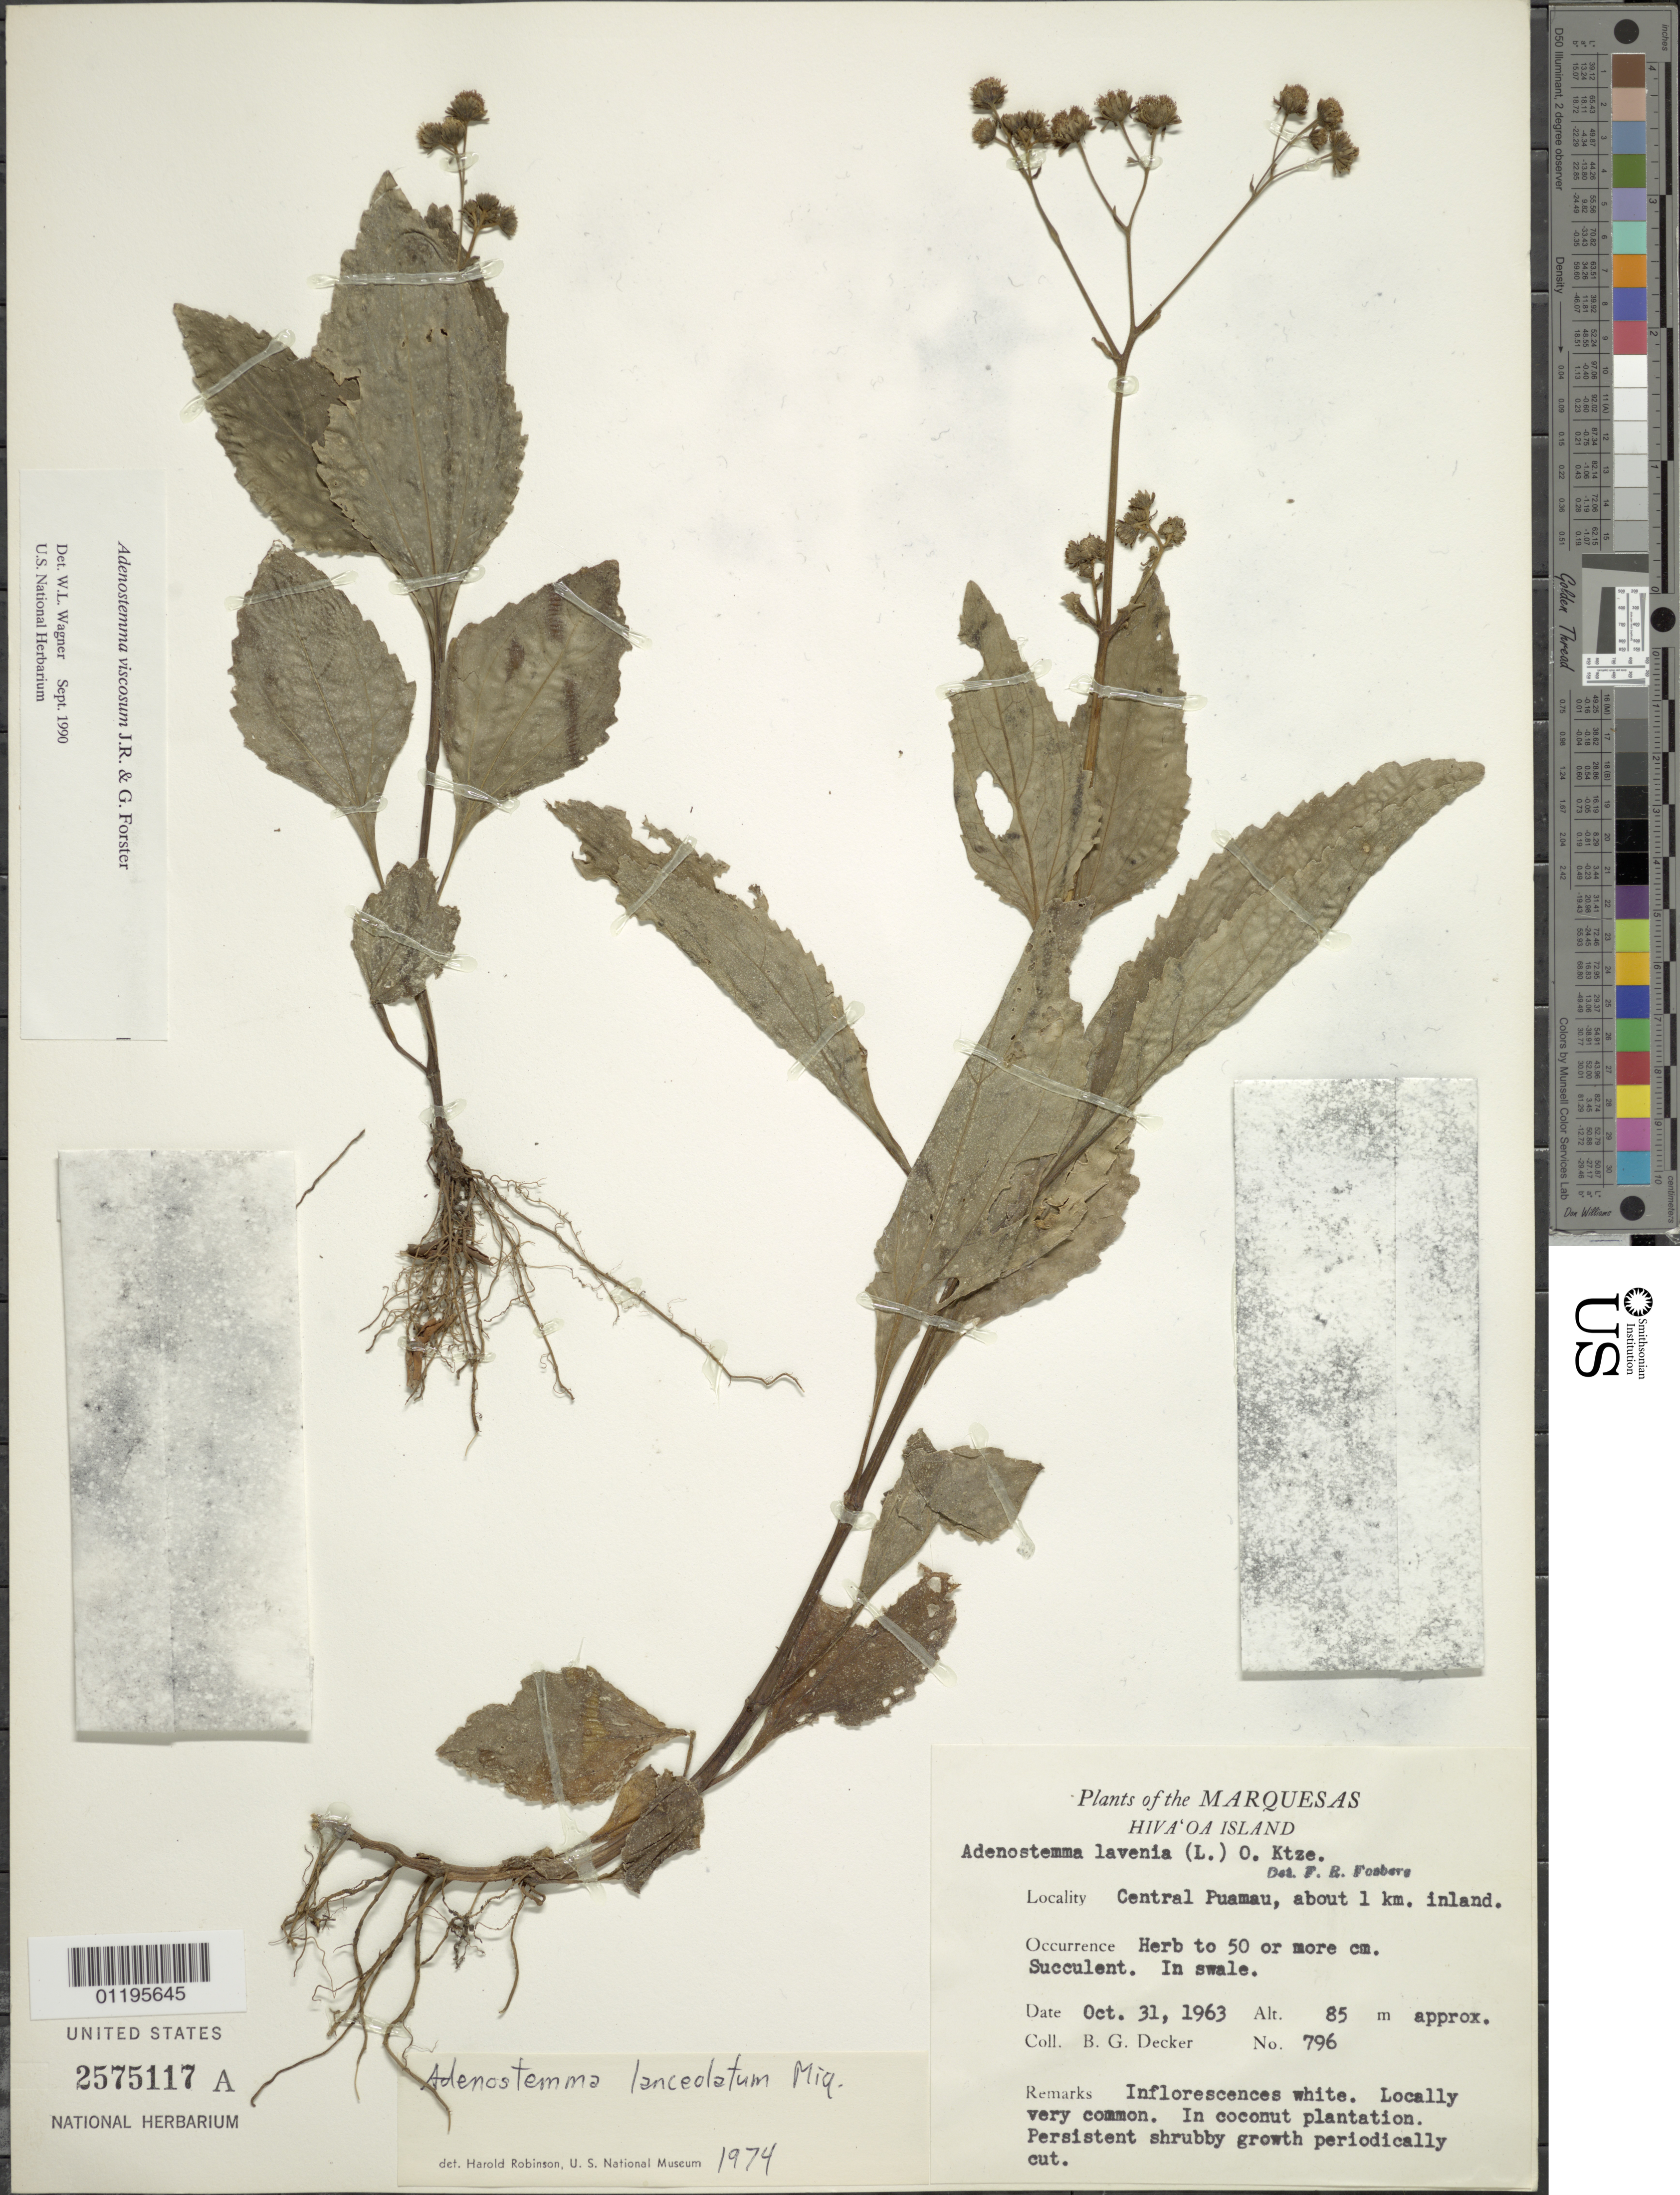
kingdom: Plantae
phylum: Tracheophyta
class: Magnoliopsida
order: Asterales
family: Asteraceae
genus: Adenostemma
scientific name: Adenostemma viscosum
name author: J.R. Forst. & G. Forst.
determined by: Wagner, W. L., (BOT), Smithsonian Institution - National Museum of Natural History (UNITED STATES)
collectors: B. G. Decker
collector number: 796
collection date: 1963-10-31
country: French Polynesia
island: Hiva Oa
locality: central Puamau, about 1 km inland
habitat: In coconut plantation, in swale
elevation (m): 85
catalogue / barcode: US 2575117A